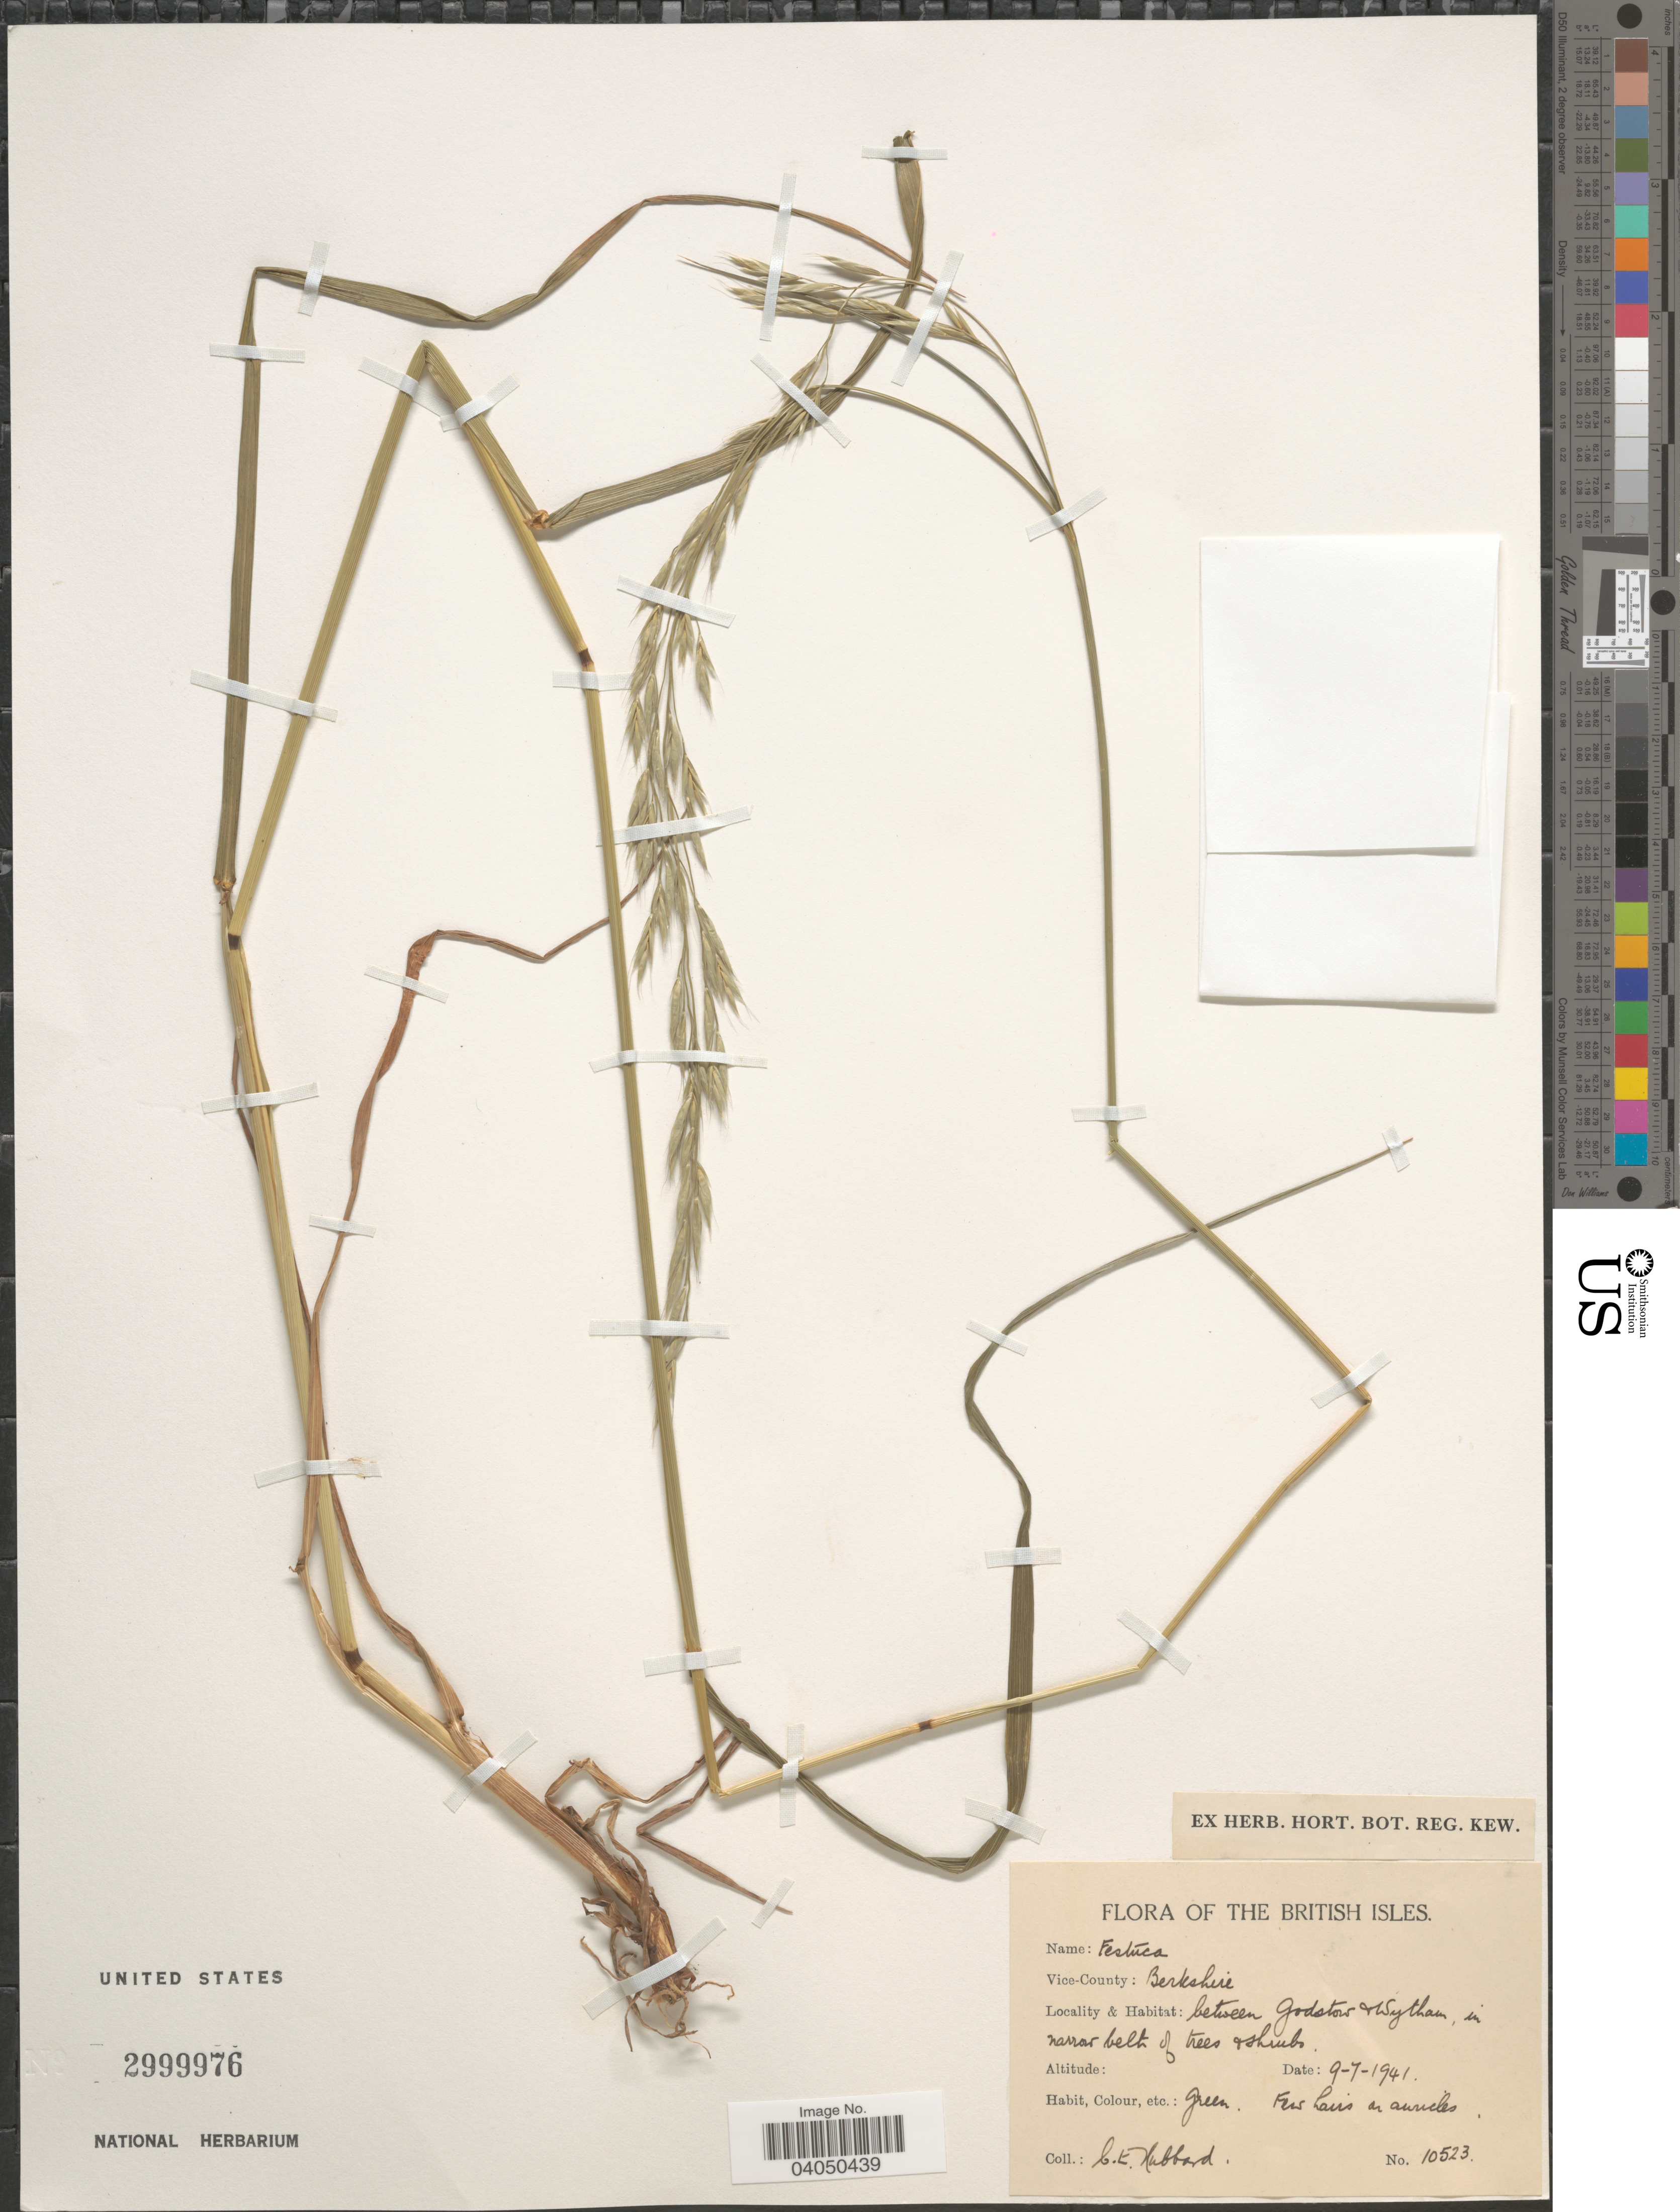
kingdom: Plantae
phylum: Tracheophyta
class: Liliopsida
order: Poales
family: Poaceae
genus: Festuca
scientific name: Festuca sp.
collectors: C. E. Hubbard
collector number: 10523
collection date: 1941-07-09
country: United Kingdom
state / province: England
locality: The British Isles. Vice-County: Berkshire. Between Godstow + Wytham, in narrow belt of trees + shrubs.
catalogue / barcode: US 2999976